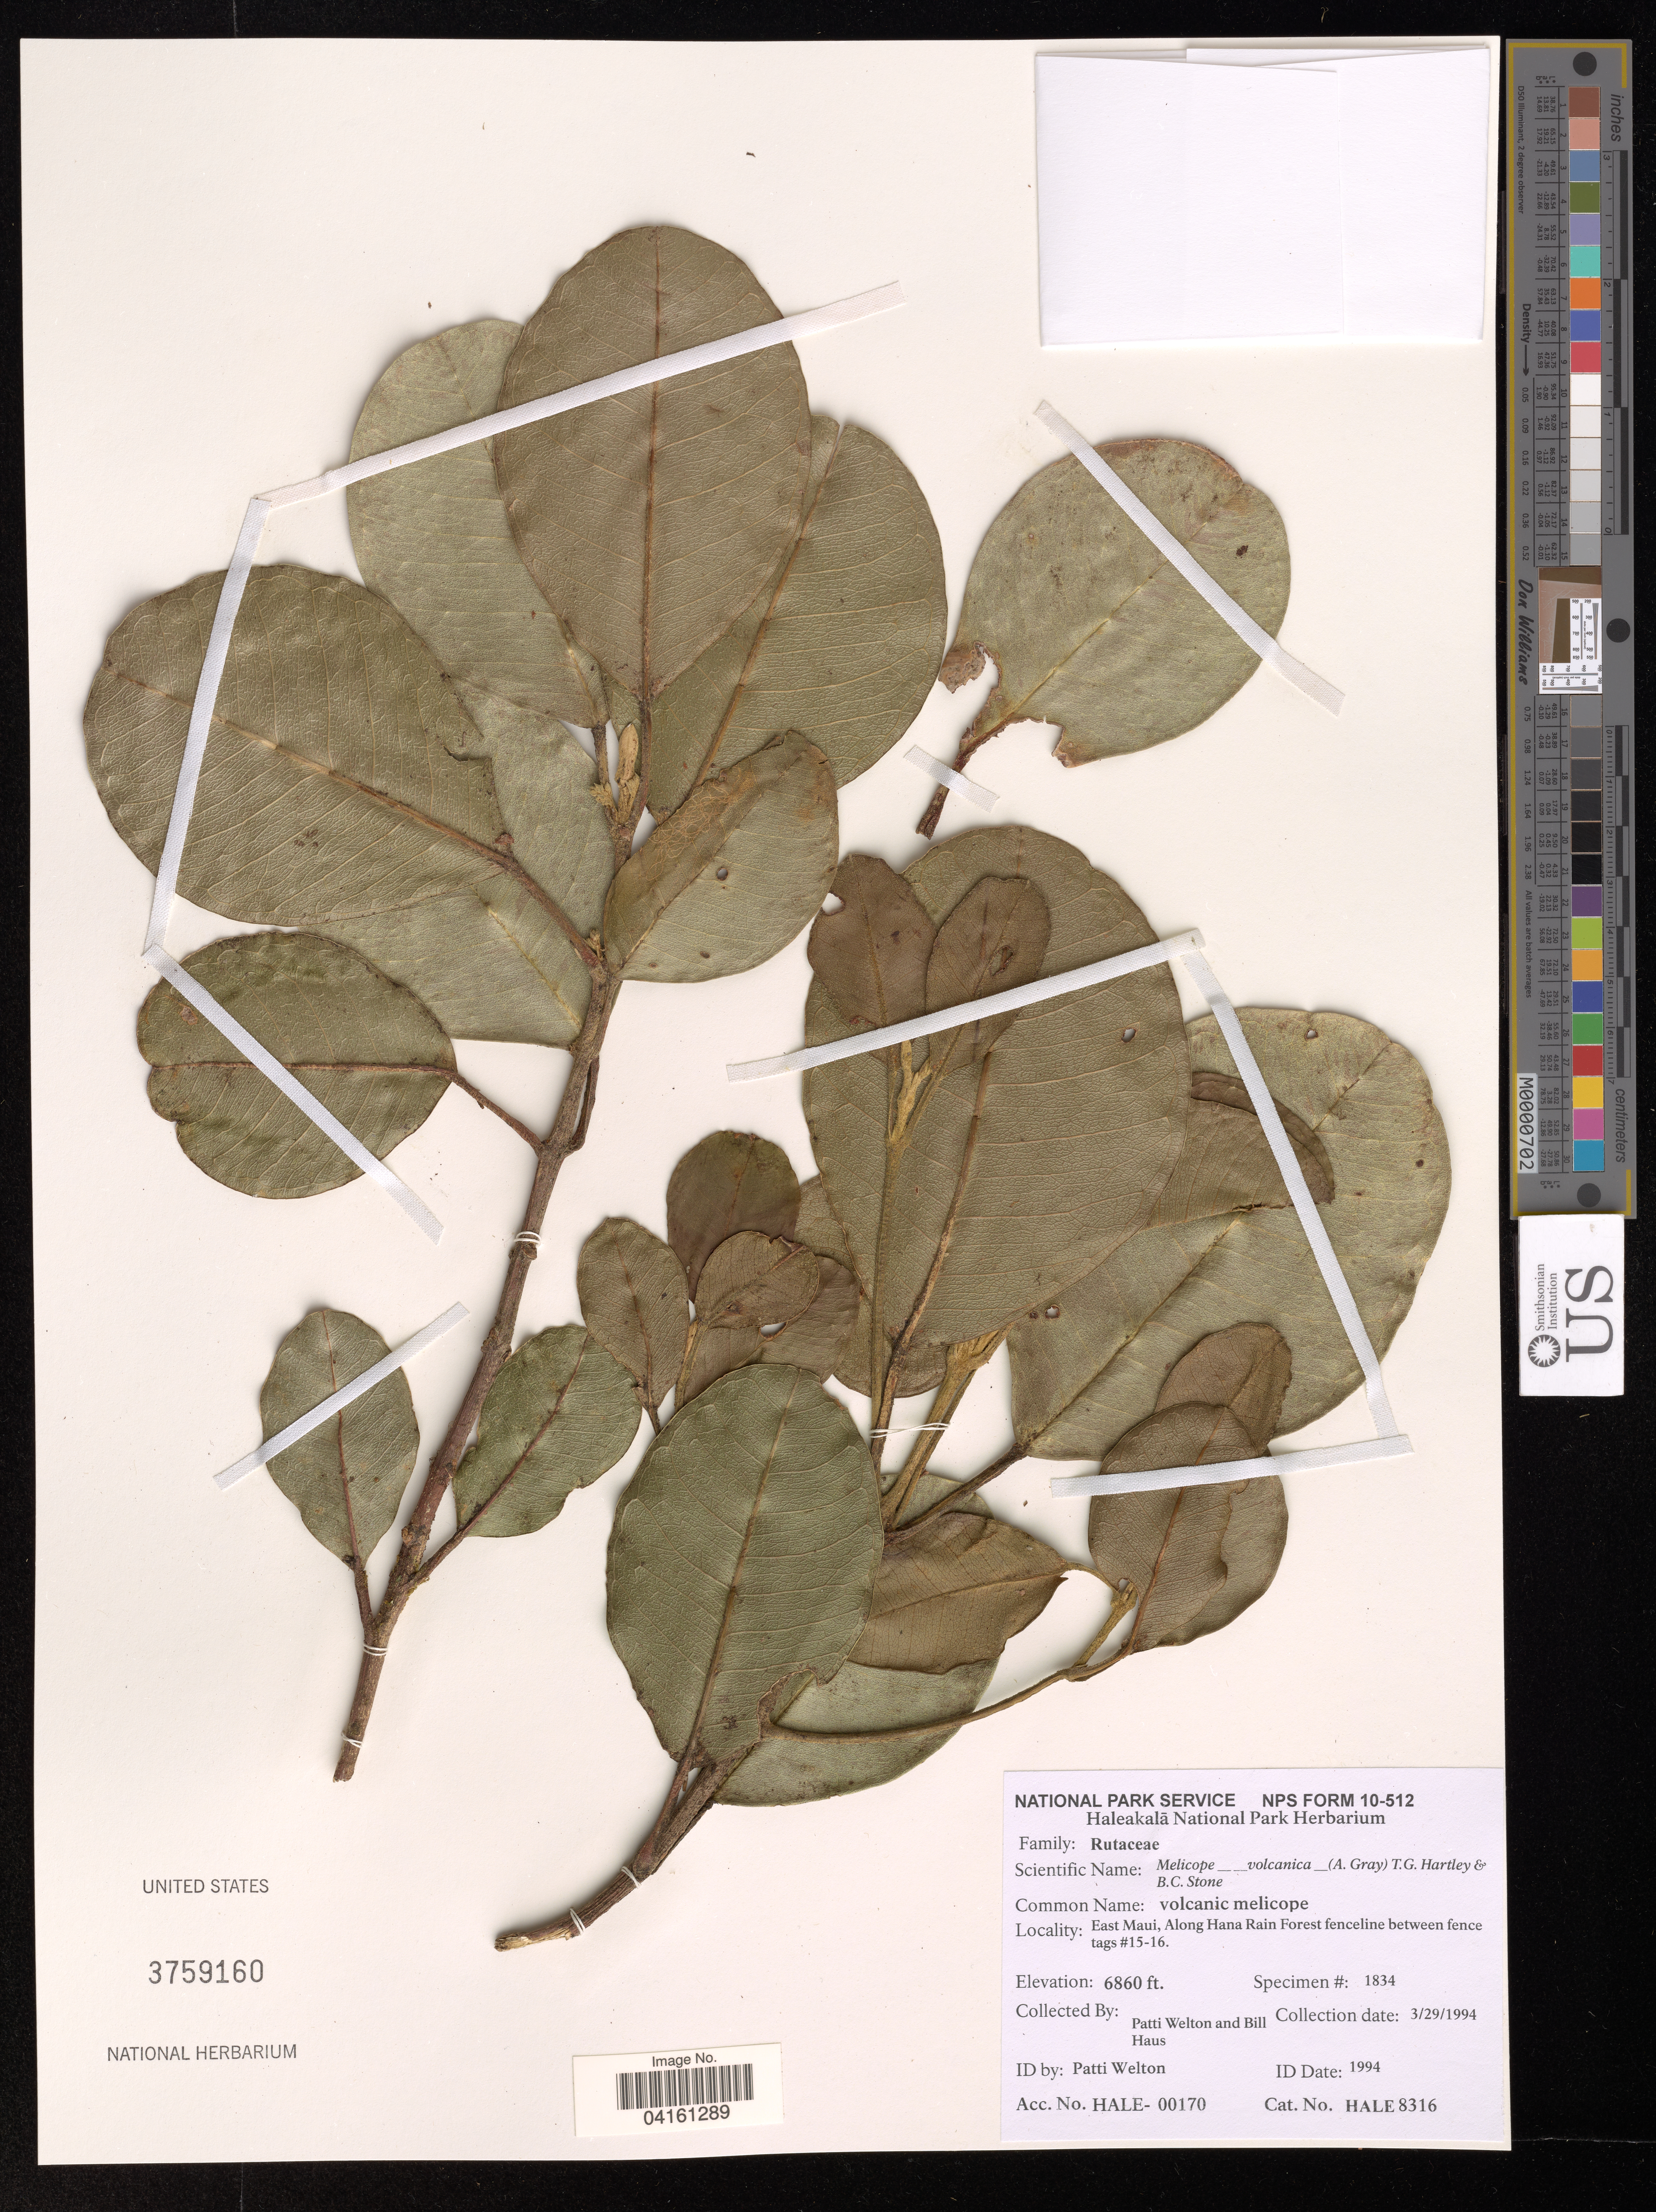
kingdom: Plantae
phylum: Tracheophyta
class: Magnoliopsida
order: Sapindales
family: Rutaceae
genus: Melicope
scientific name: Melicope volcanica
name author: (A. Gray) T.G. Hartley & B.C. Stone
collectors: P. Welton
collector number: HALE8316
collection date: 1994-03-29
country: United States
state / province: Hawaii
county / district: Maui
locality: East Maui, Along Hana Rain Forest fenceline between fence tags #15-16.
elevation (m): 2091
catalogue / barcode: US 3759160